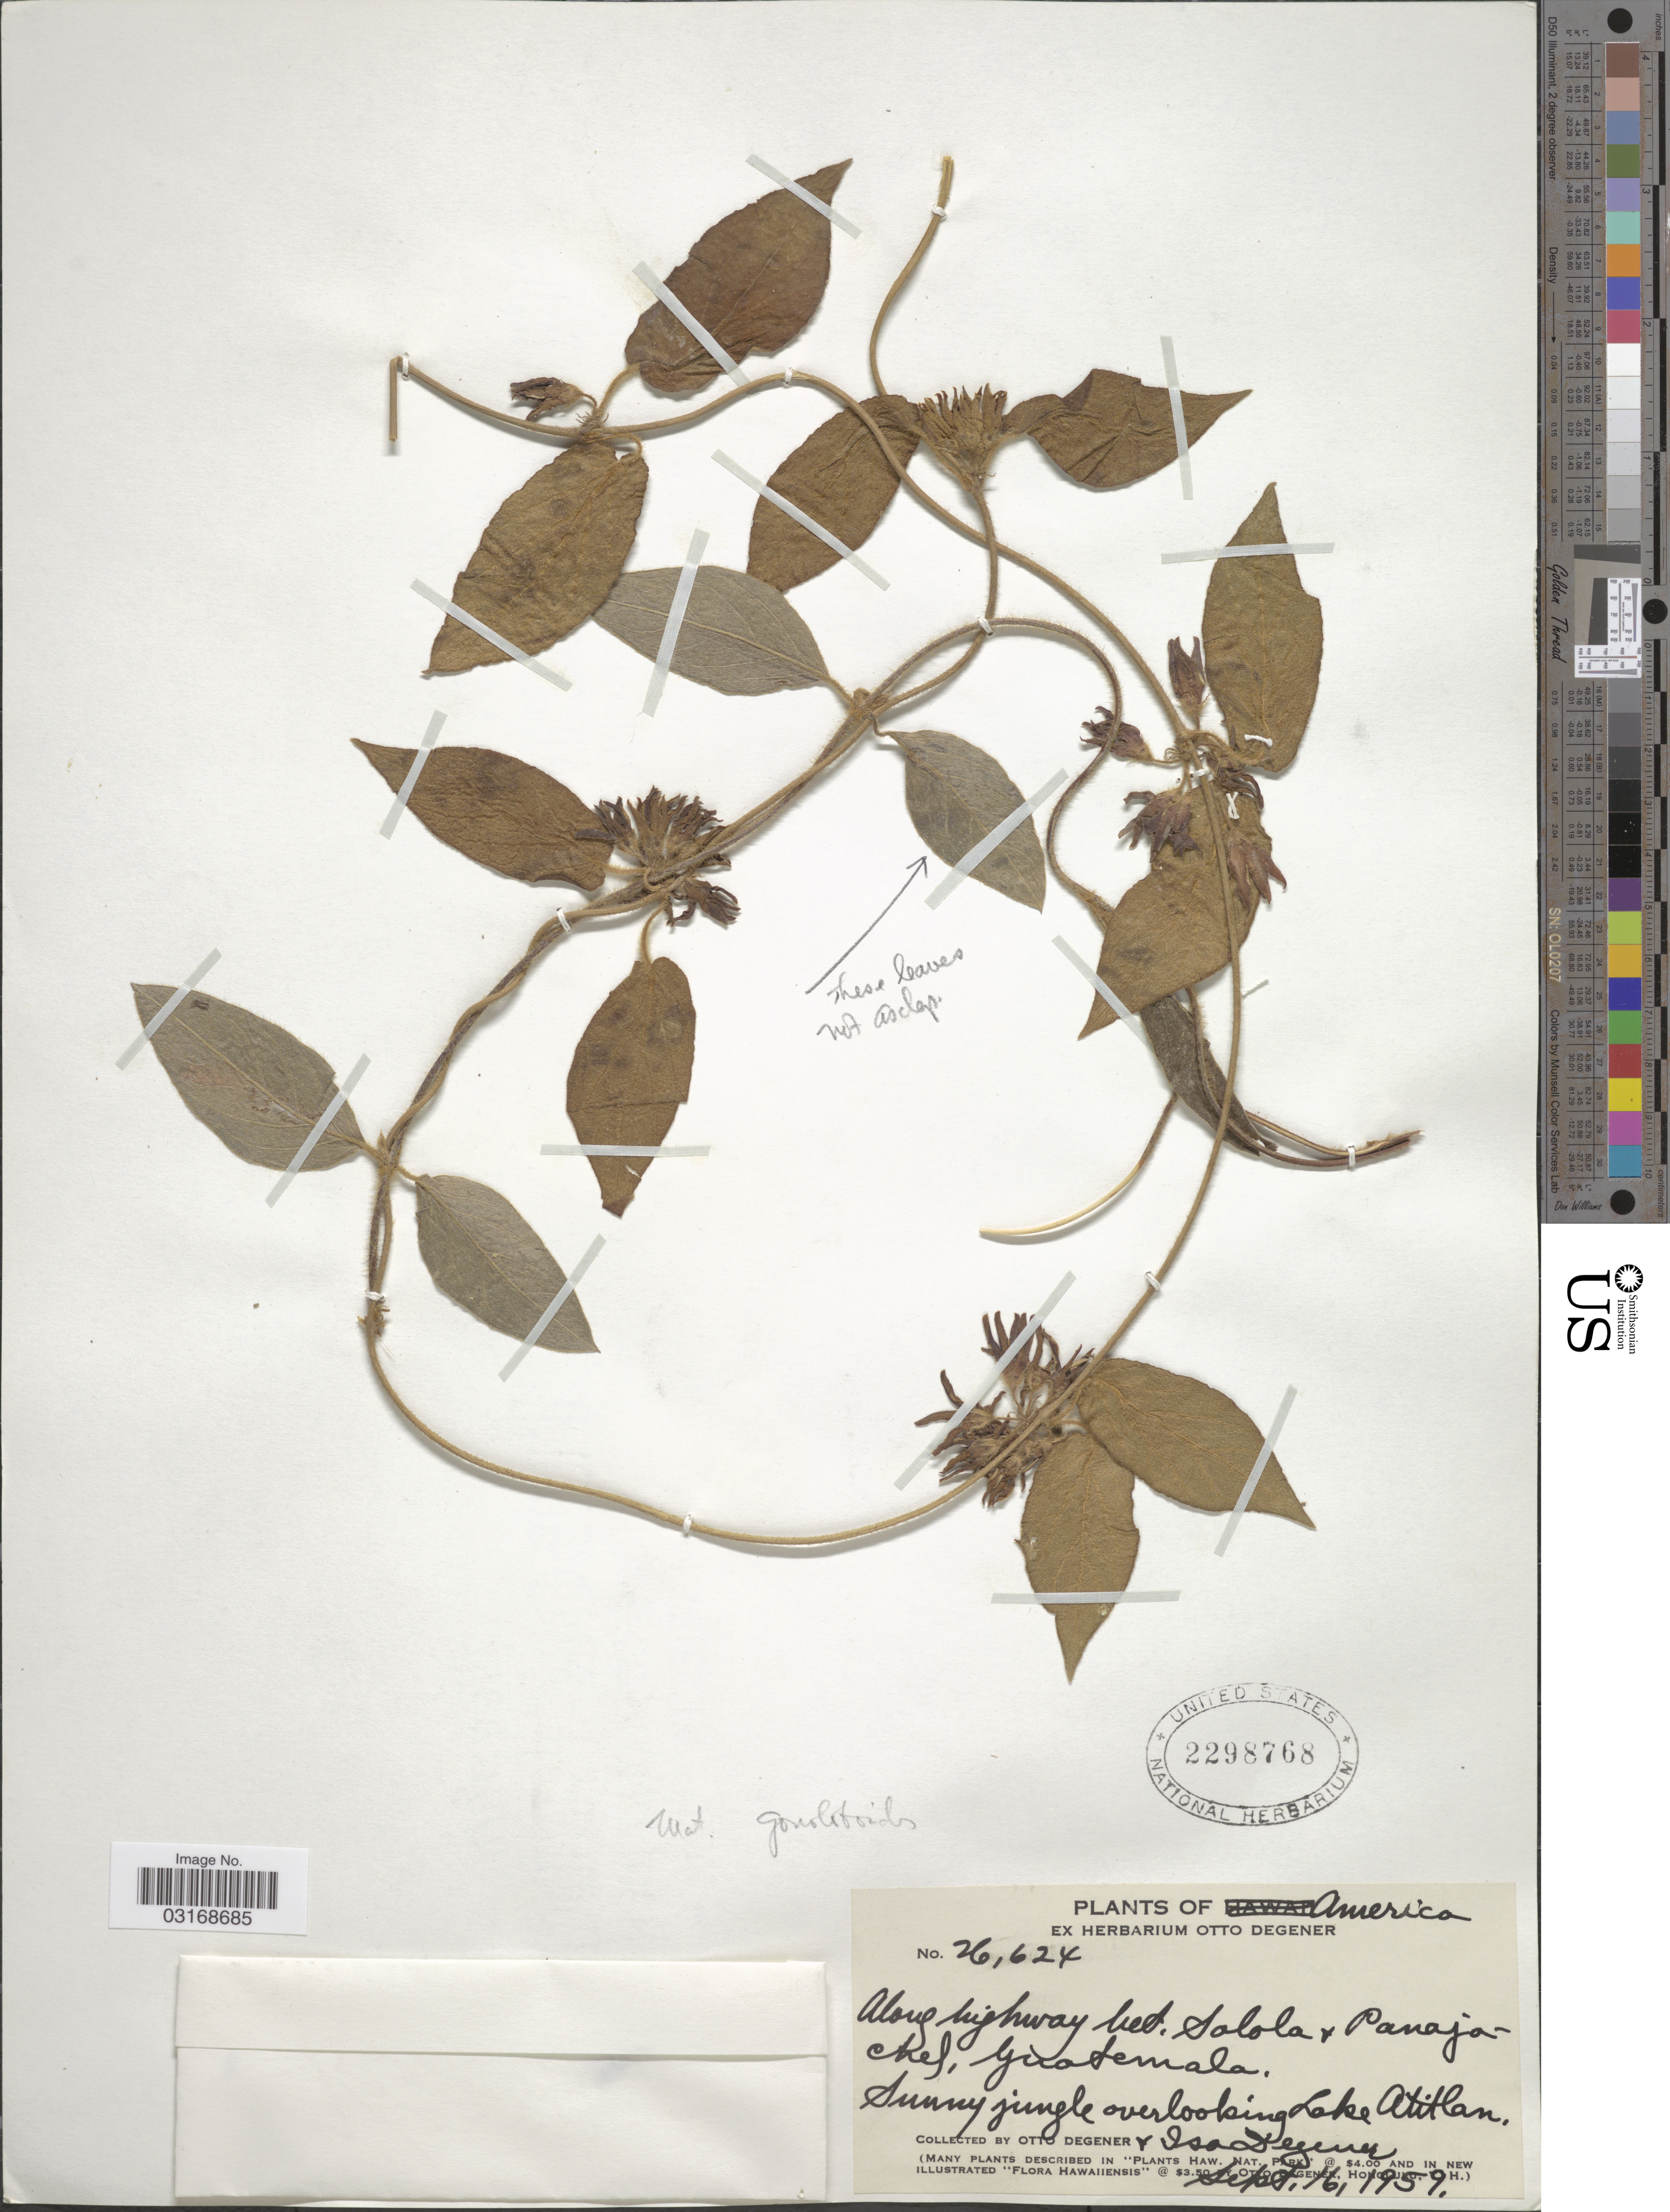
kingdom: Plantae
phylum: Tracheophyta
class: Magnoliopsida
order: Gentianales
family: Apocynaceae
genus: Matelea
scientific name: Matelea gonoloboides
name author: (B.L. Rob. & Greenm.) Woodson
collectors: O. Degener & I. Degener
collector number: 26624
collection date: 1959-09-16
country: Guatemala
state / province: Sololá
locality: America. Along highway bet. Solola & Panajachel. Sunny jungle overlooking Lake Atitlan.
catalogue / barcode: US 2298768